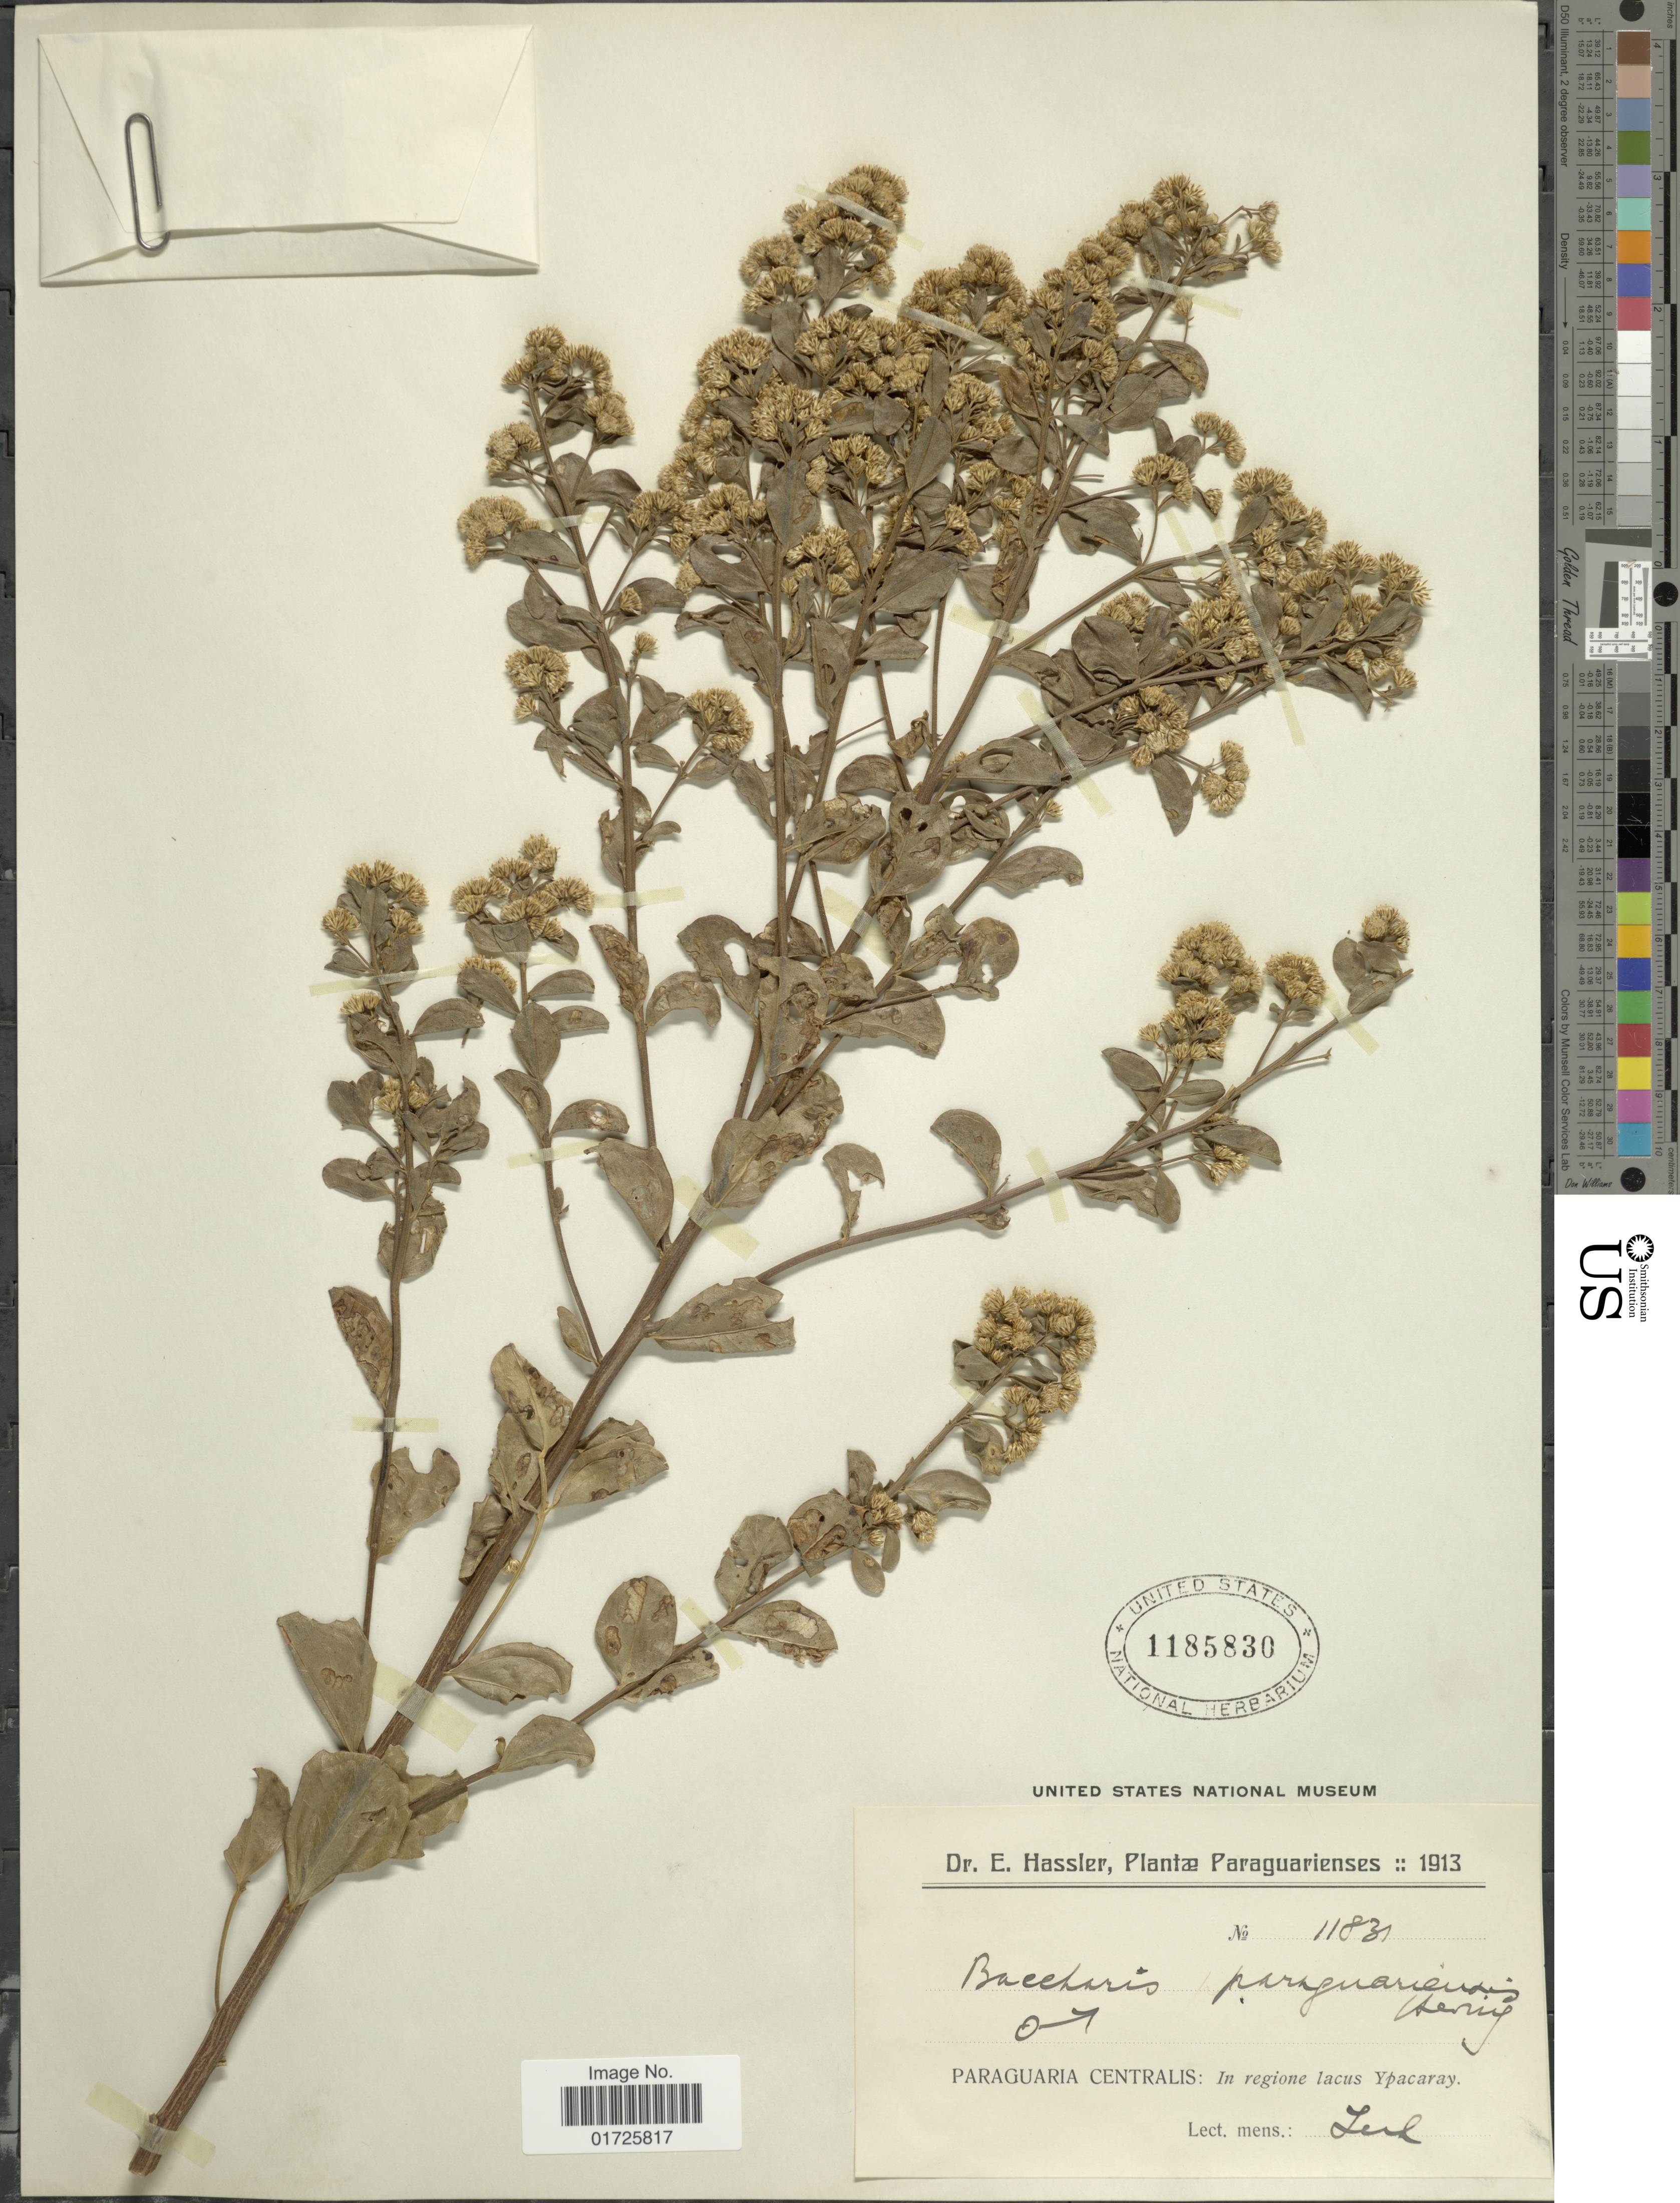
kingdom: Plantae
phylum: Tracheophyta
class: Magnoliopsida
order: Asterales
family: Asteraceae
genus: Baccharis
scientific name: Baccharis paraguayensis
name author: Heering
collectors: E. Hassler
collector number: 11831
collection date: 1913-07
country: Paraguay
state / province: Central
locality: Paraguaria Centralis: In regione lacus Ypacaray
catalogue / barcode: US 1185830